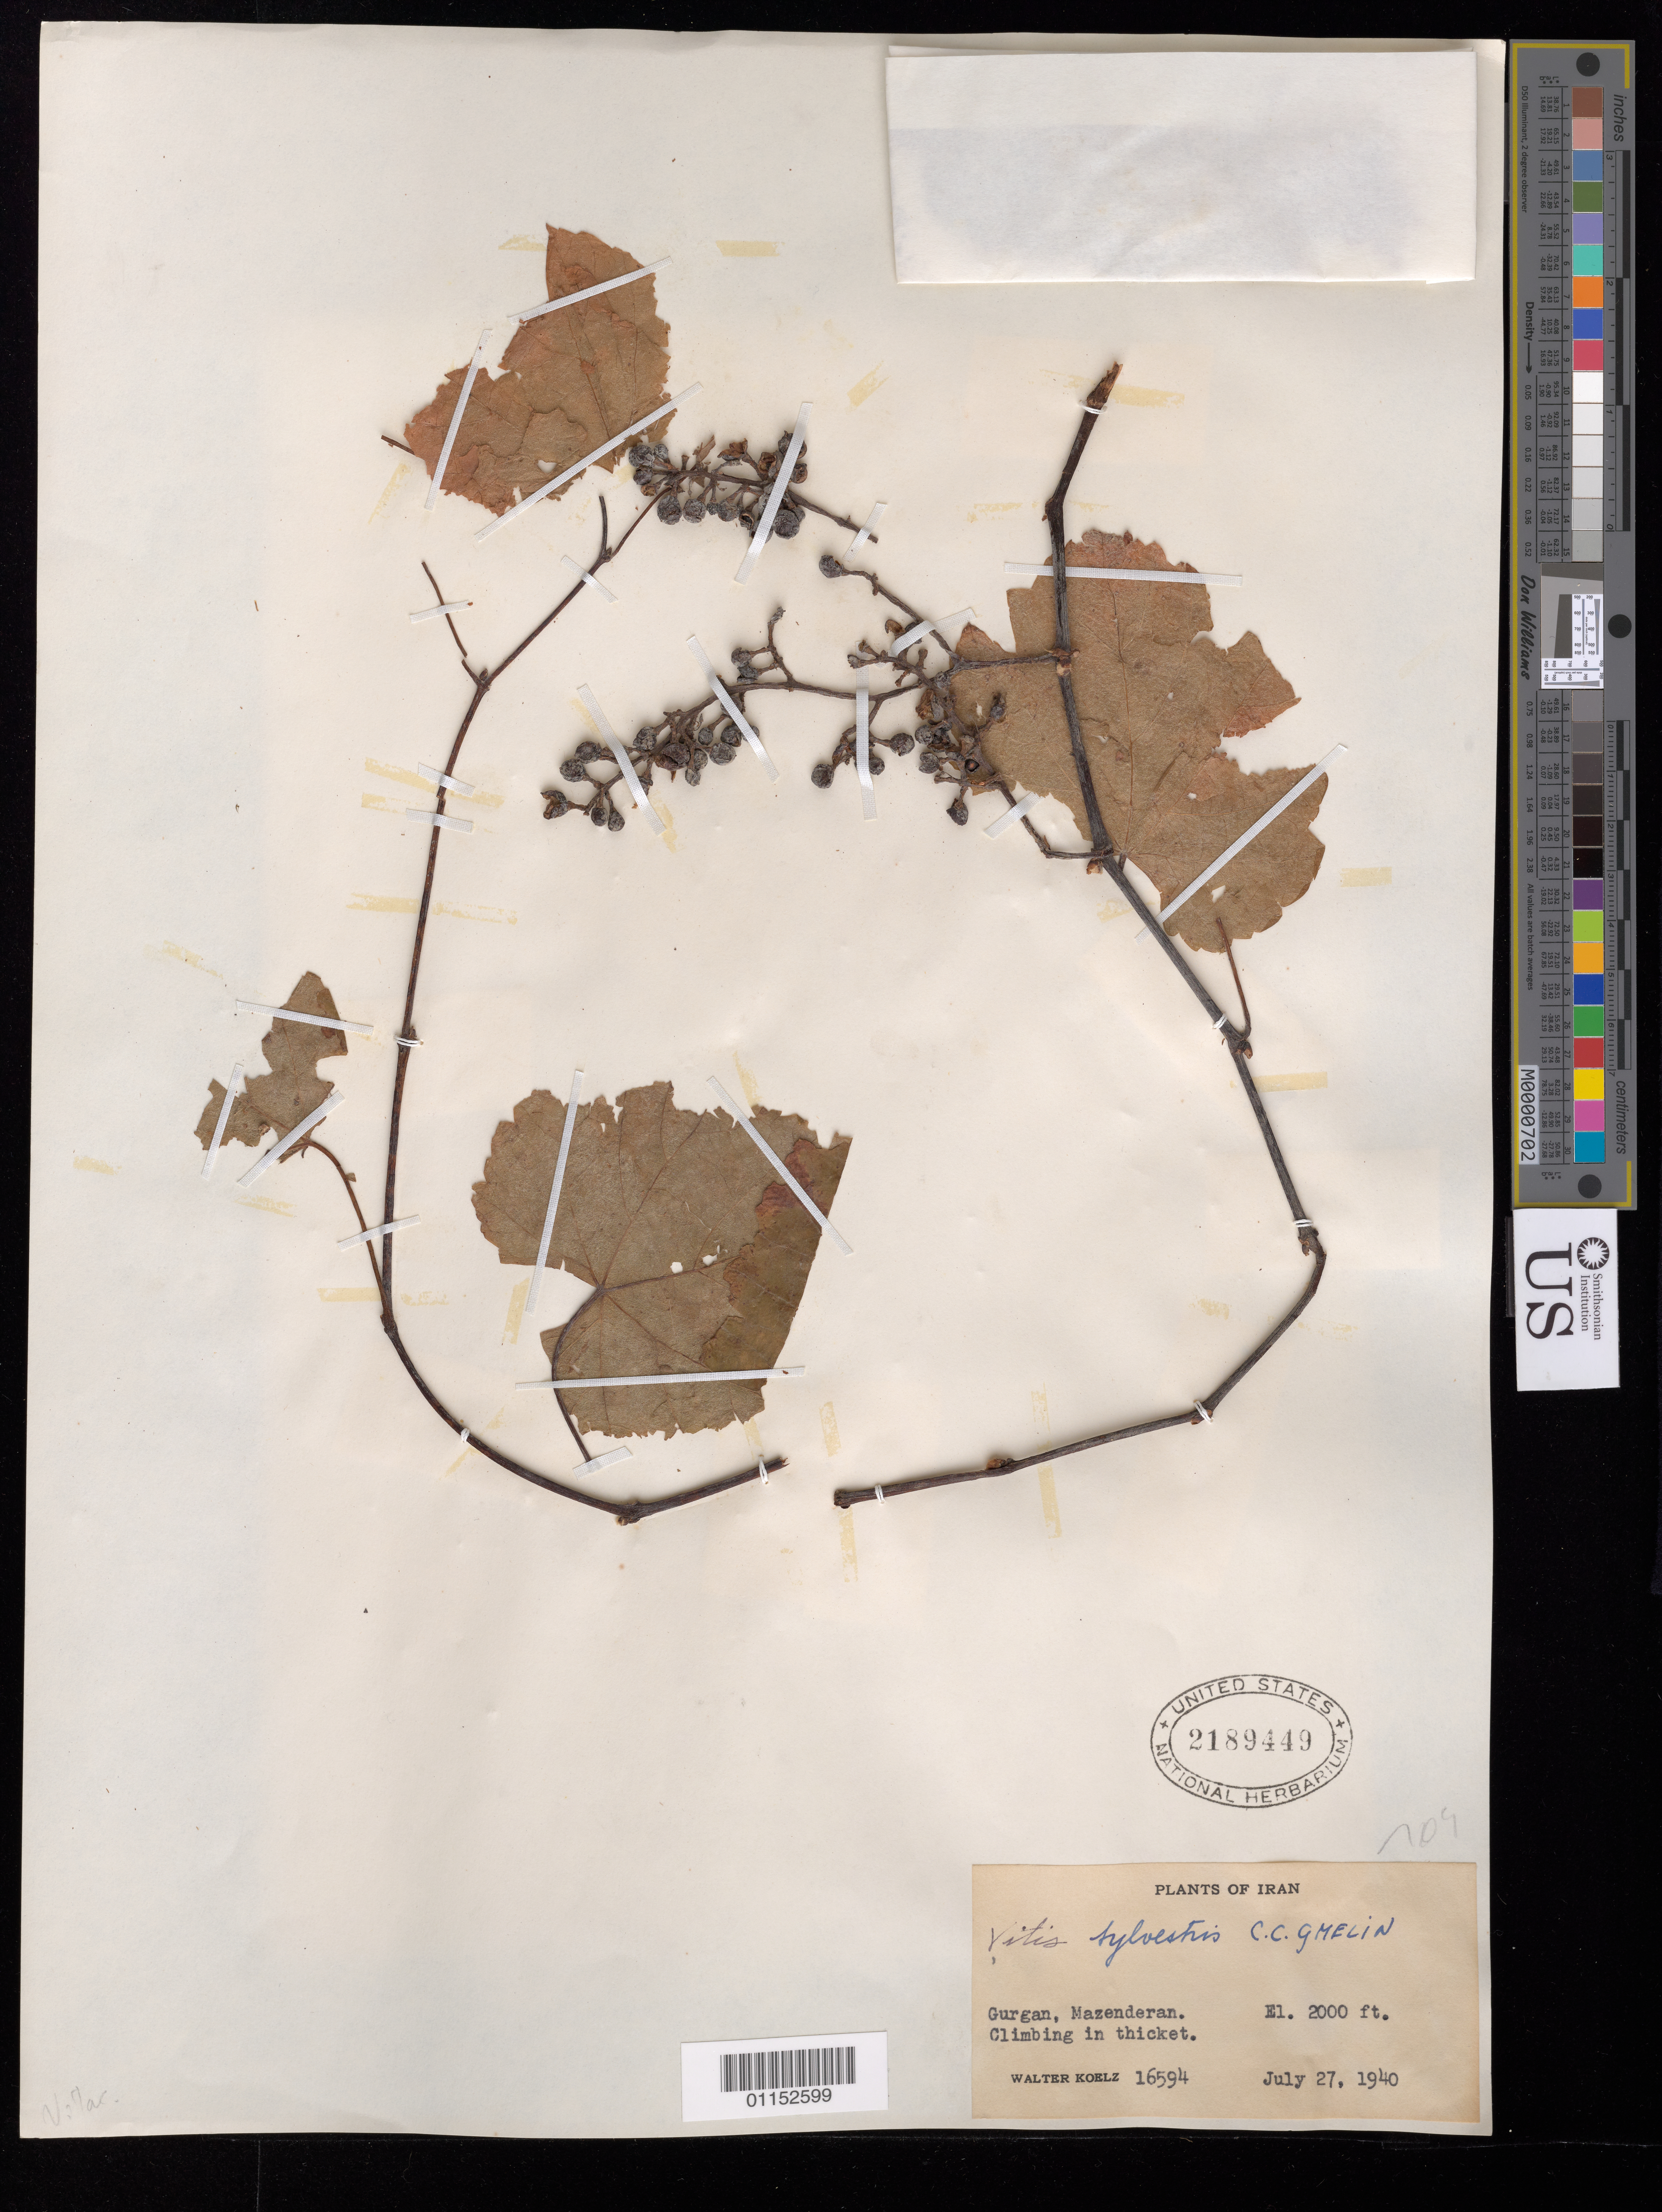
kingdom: Plantae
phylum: Tracheophyta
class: Magnoliopsida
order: Vitales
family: Vitaceae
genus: Vitis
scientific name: Vitis sylvestris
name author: W. Bartram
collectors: W. N. Koelz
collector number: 16594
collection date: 1940-07-27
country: Iran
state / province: Mazandaran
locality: Gurgan.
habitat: Climbing in thicket.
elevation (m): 610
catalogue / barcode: US 2189449